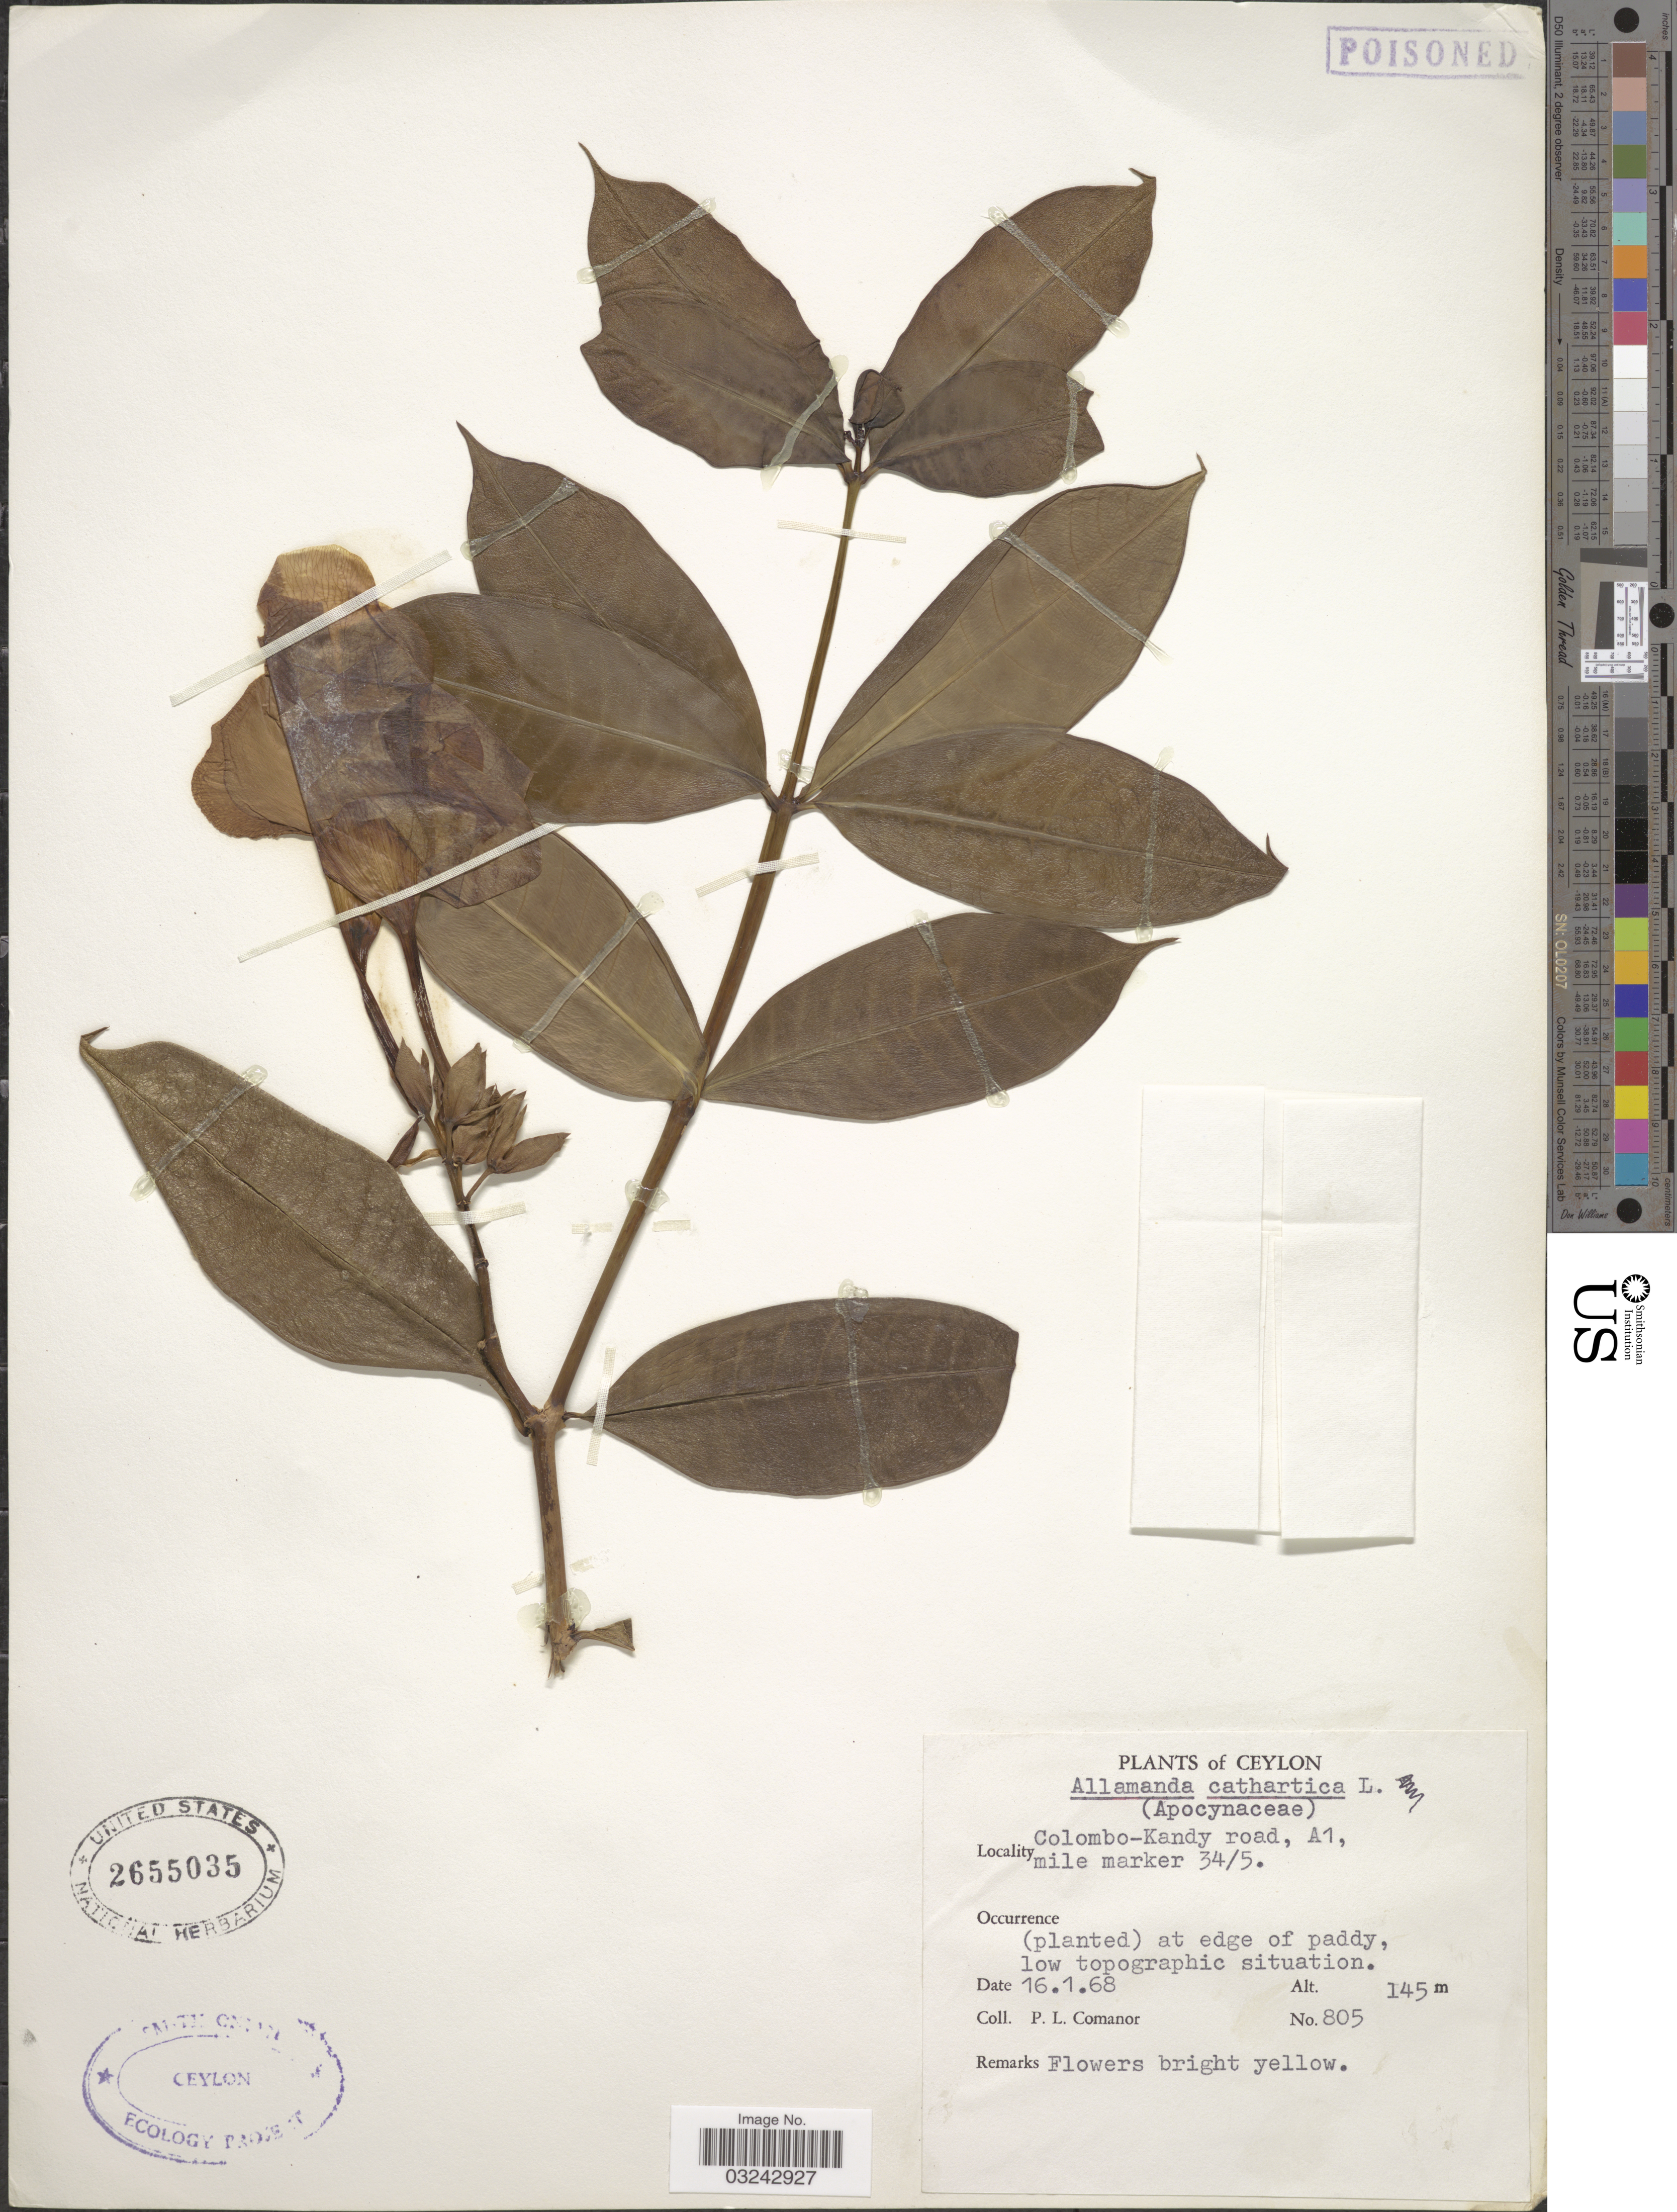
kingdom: Plantae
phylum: Tracheophyta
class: Magnoliopsida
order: Gentianales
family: Apocynaceae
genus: Allamanda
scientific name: Allamanda cathartica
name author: L.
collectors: P. Comanor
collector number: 805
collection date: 1968-01-16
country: Sri Lanka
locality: Ceylon, Colombo-Kandy road, A1, mile marker 34/5.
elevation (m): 145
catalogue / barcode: US 2655035